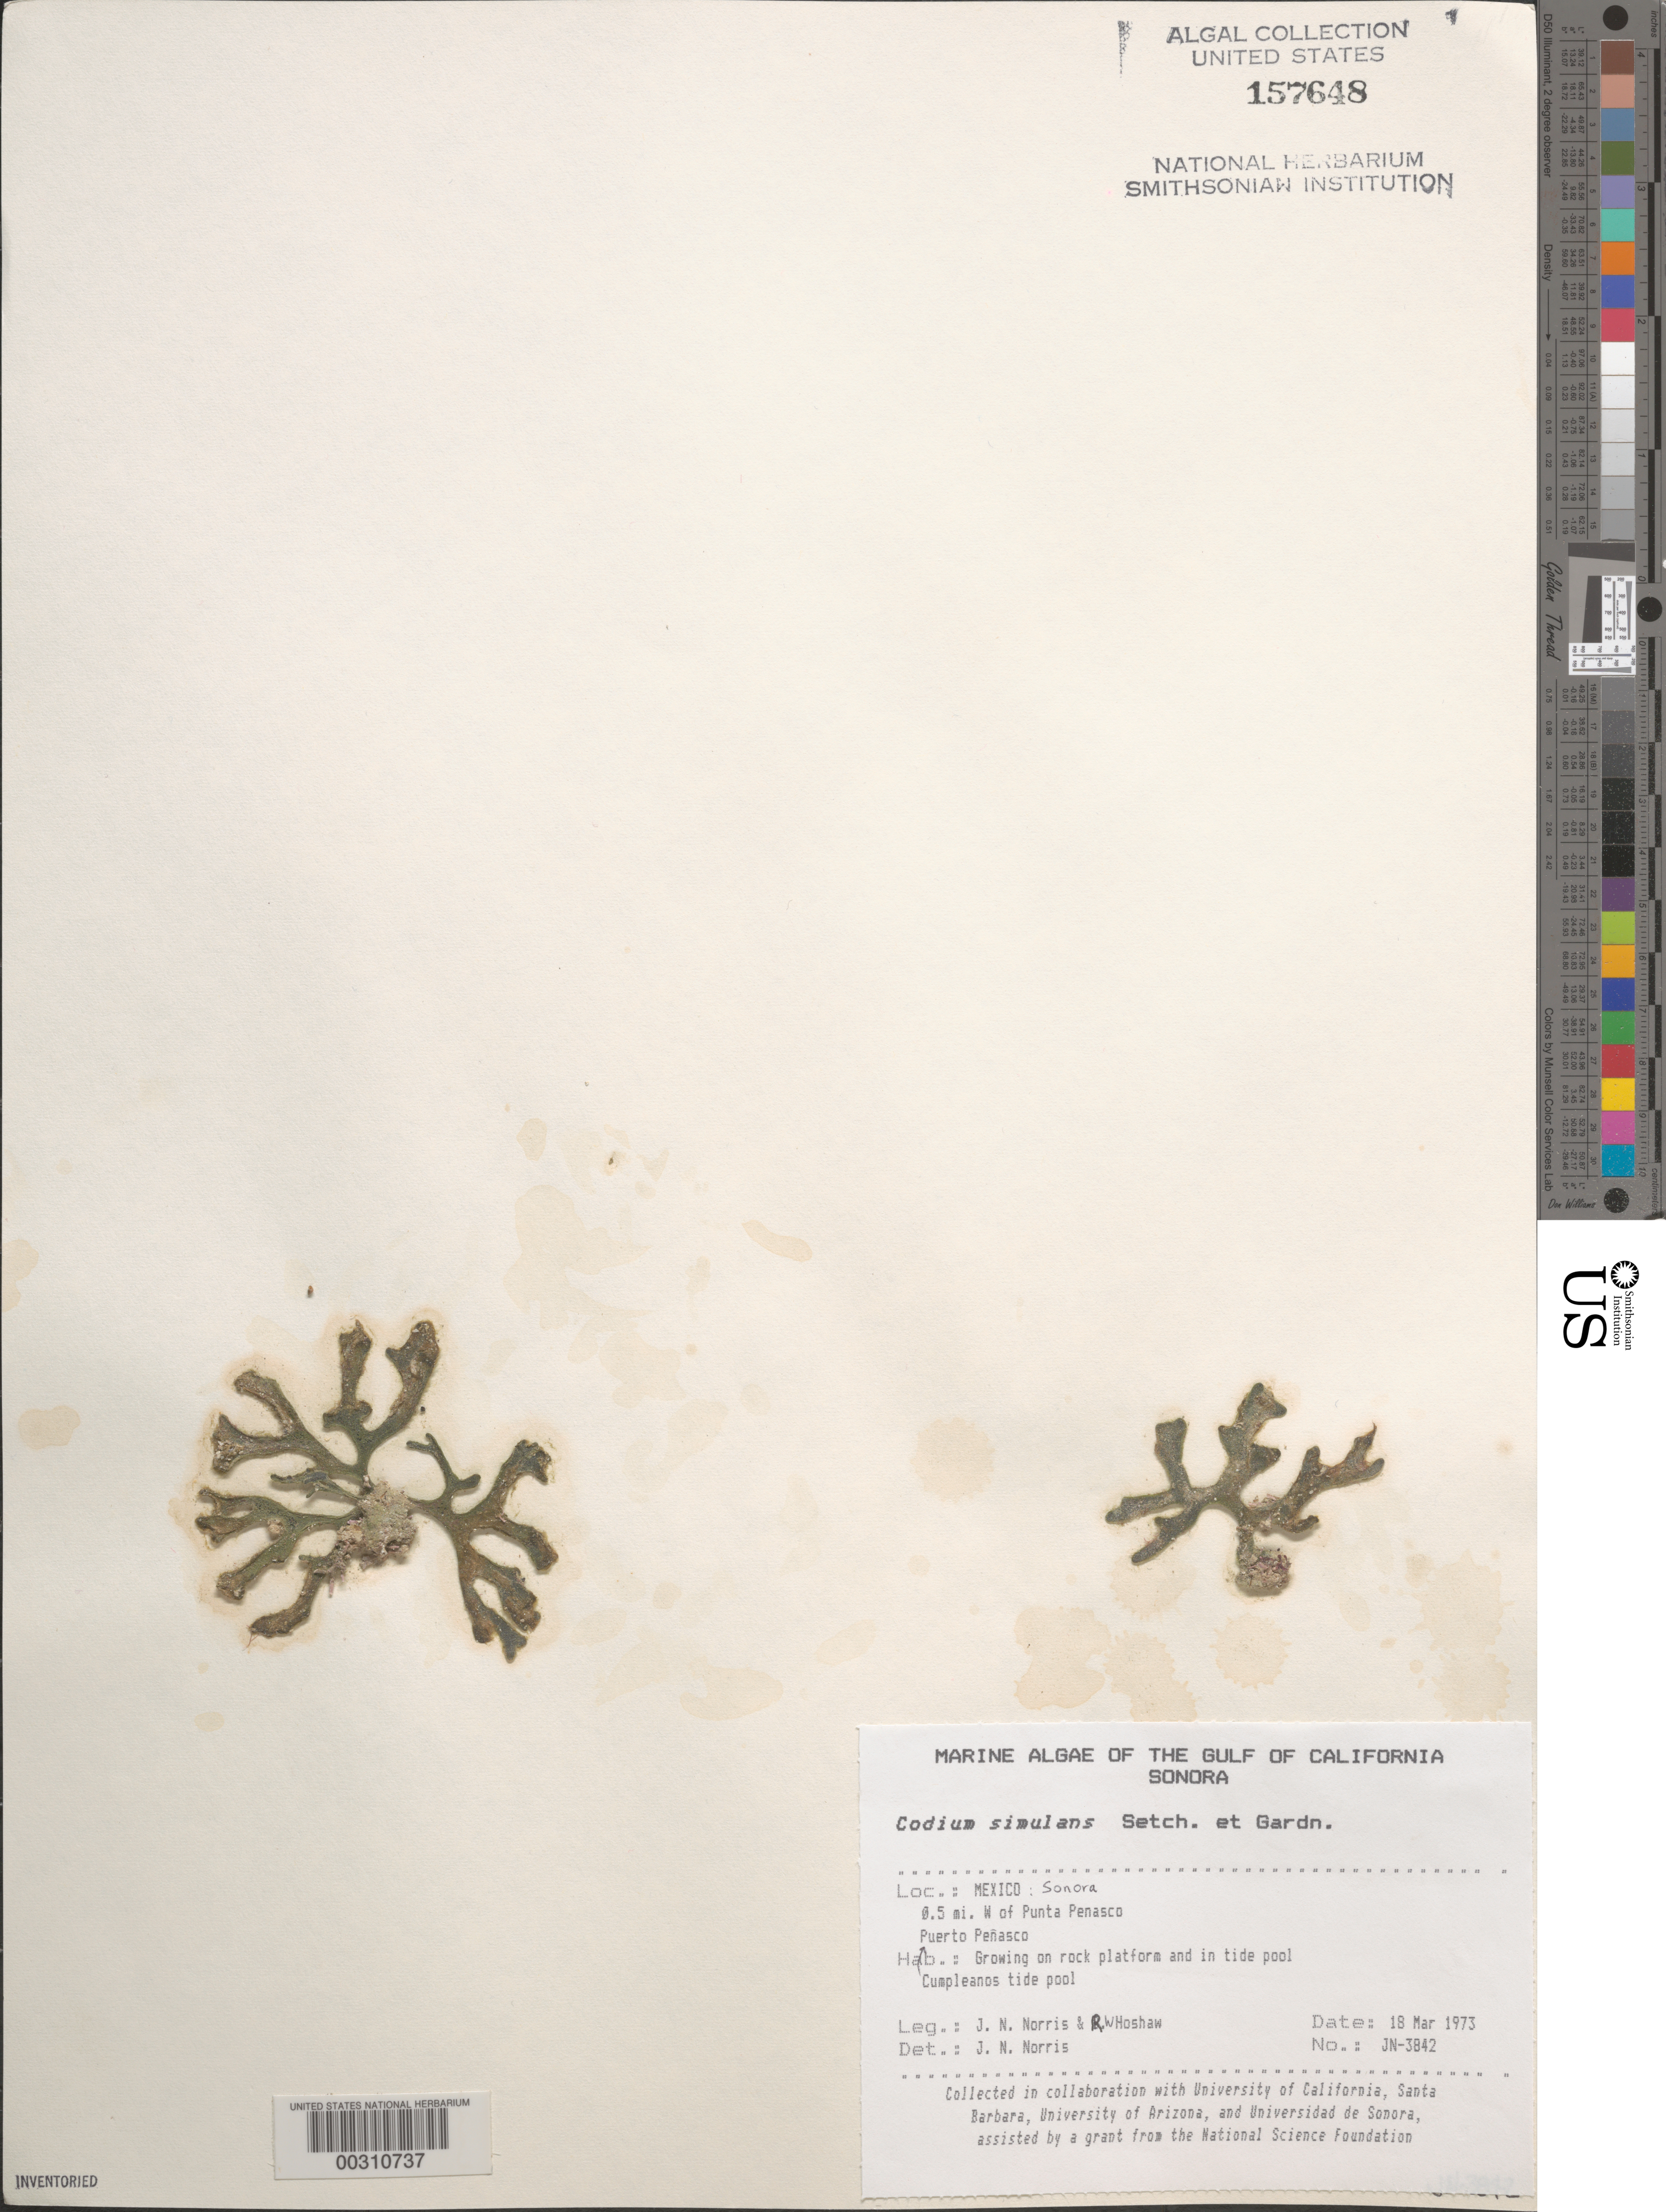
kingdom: Plantae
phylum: Chlorophyta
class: Ulvophyceae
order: Bryopsidales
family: Codiaceae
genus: Codium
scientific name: Codium simulans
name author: Setch. & N.L. Gardner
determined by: Norris, James N.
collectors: J. N. Norris & R. Hoshaw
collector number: JN-3842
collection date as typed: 18 Mar 1973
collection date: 1973-03-18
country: Mexico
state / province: Sonora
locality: Cumpleanos tide pool, 0.5 mile west of Punta Penasco, Puerto Penasco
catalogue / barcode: US 157648